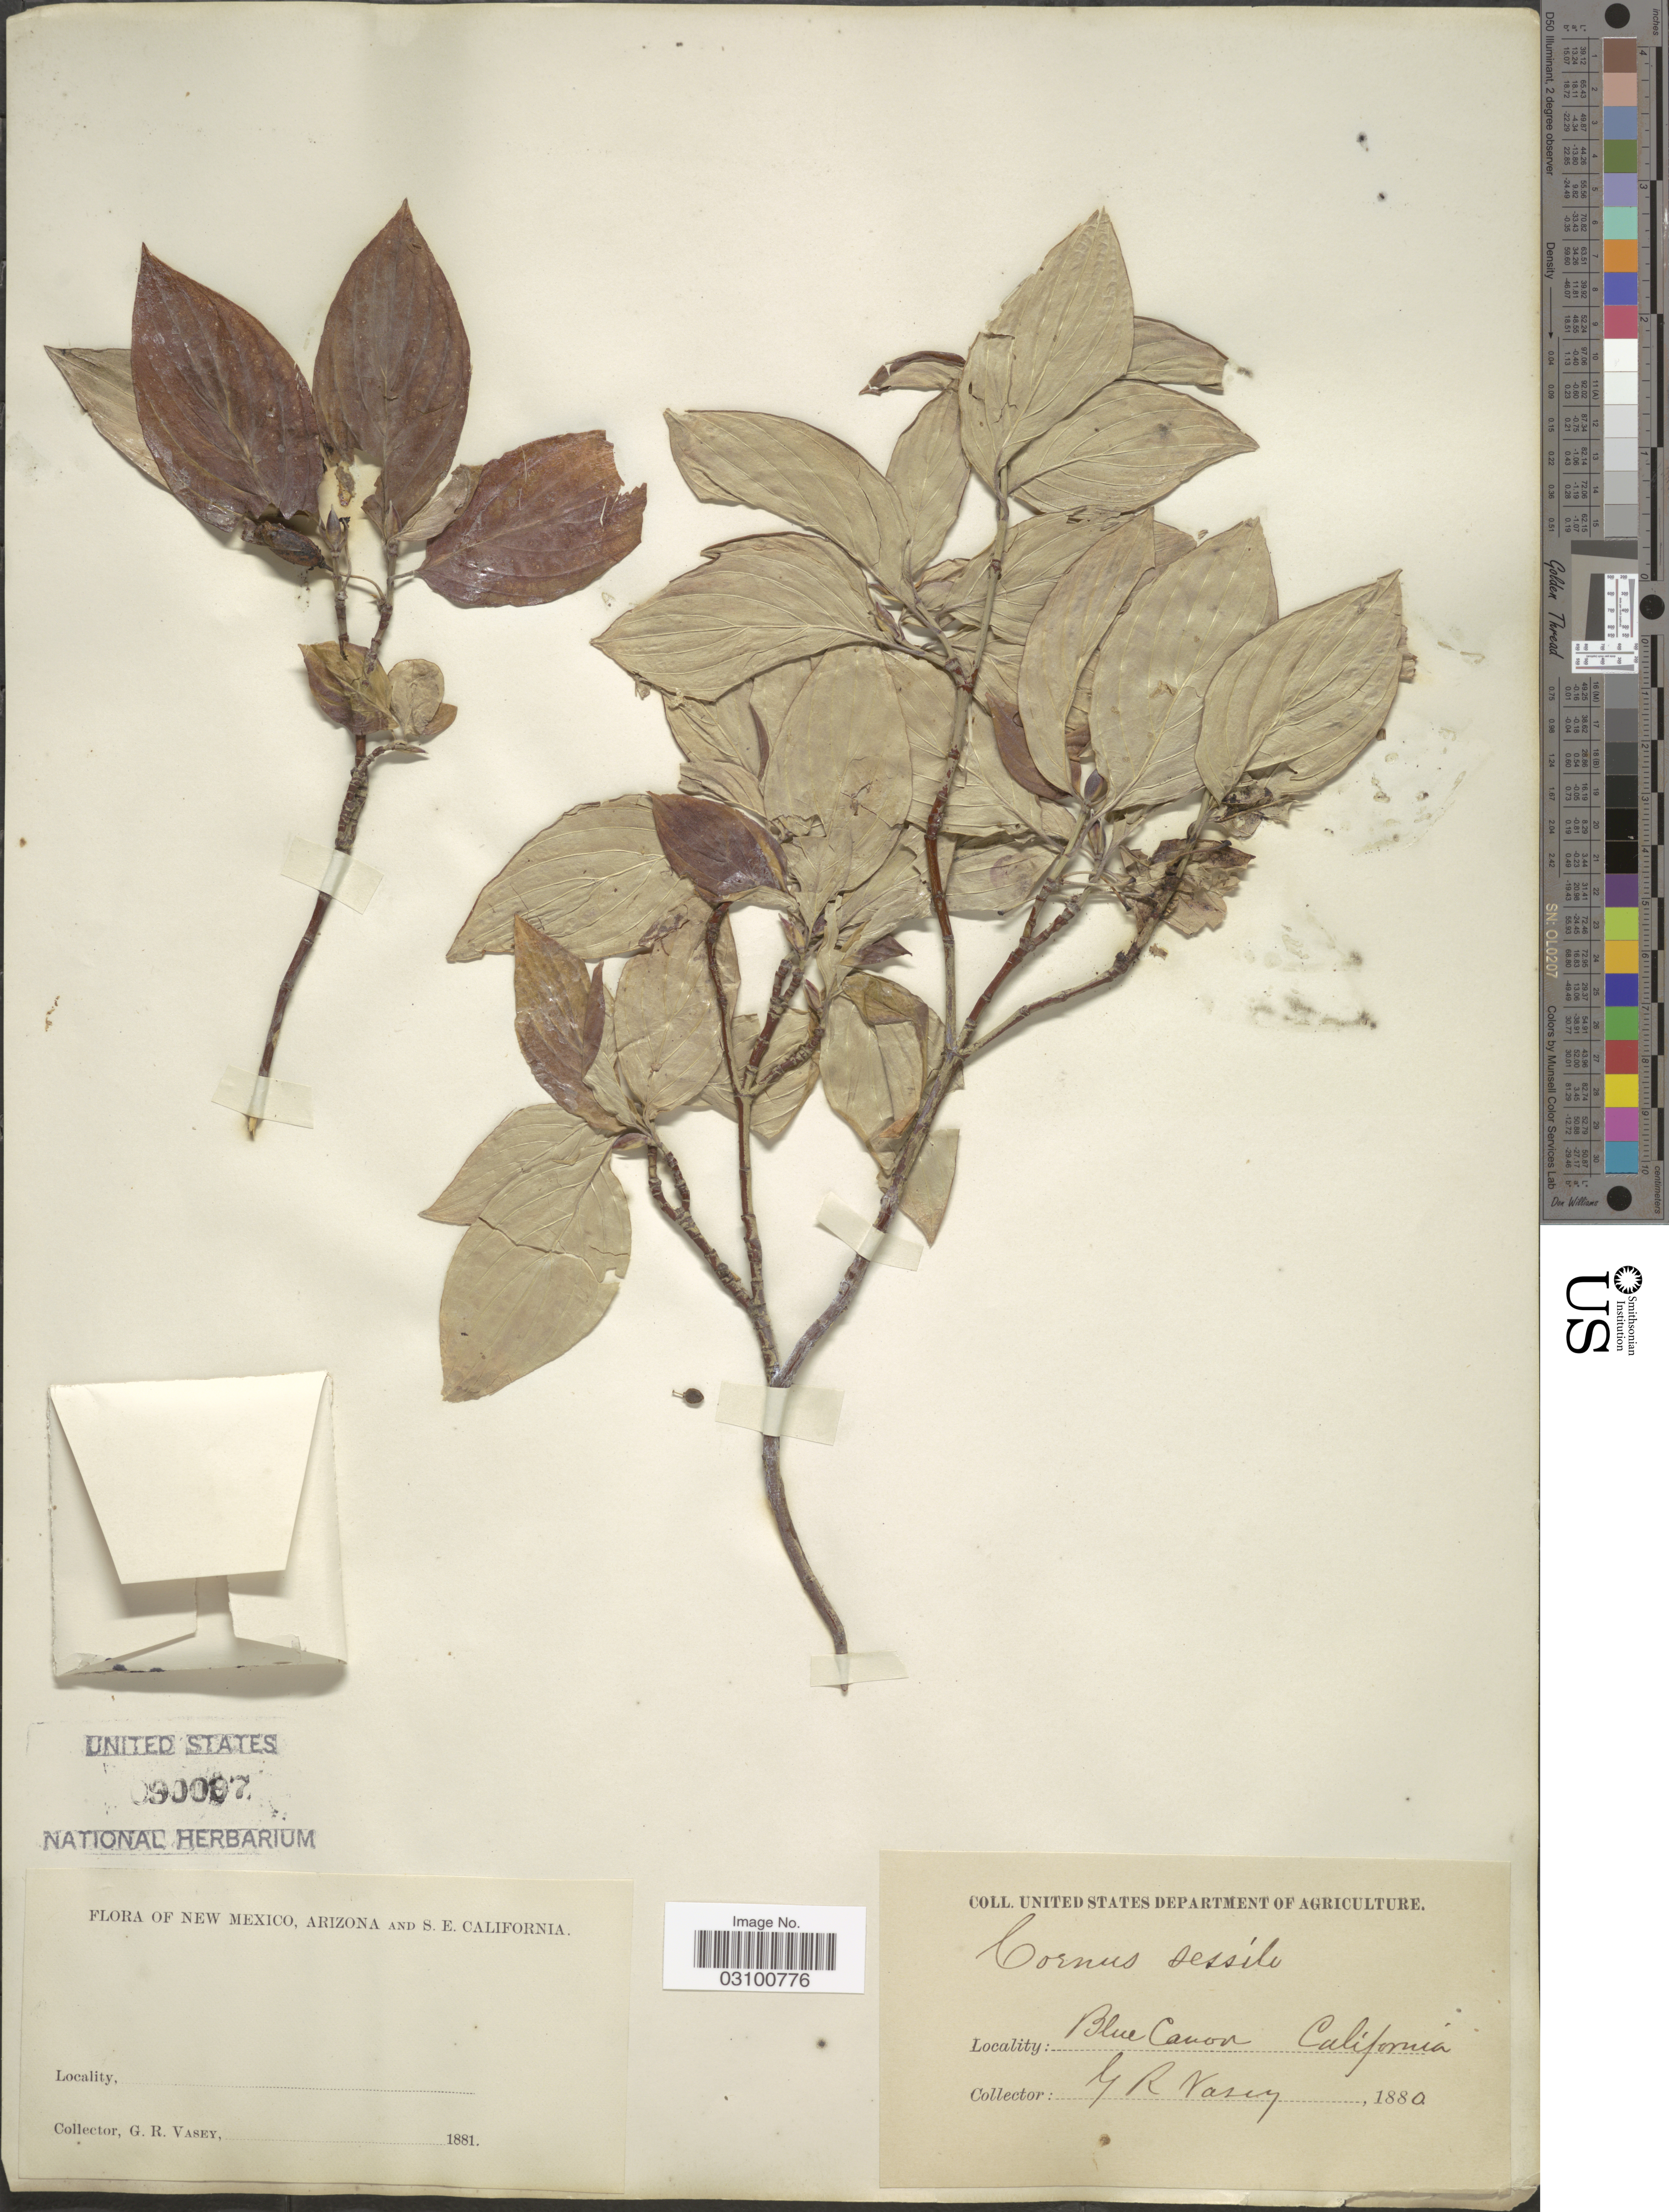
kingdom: Plantae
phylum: Tracheophyta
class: Magnoliopsida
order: Cornales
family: Cornaceae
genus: Cornus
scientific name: Cornus sessilis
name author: Torr. ex Durand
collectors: G. R. Vasey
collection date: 1880/1881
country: United States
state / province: California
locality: Blue Canon.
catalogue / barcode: US 90097